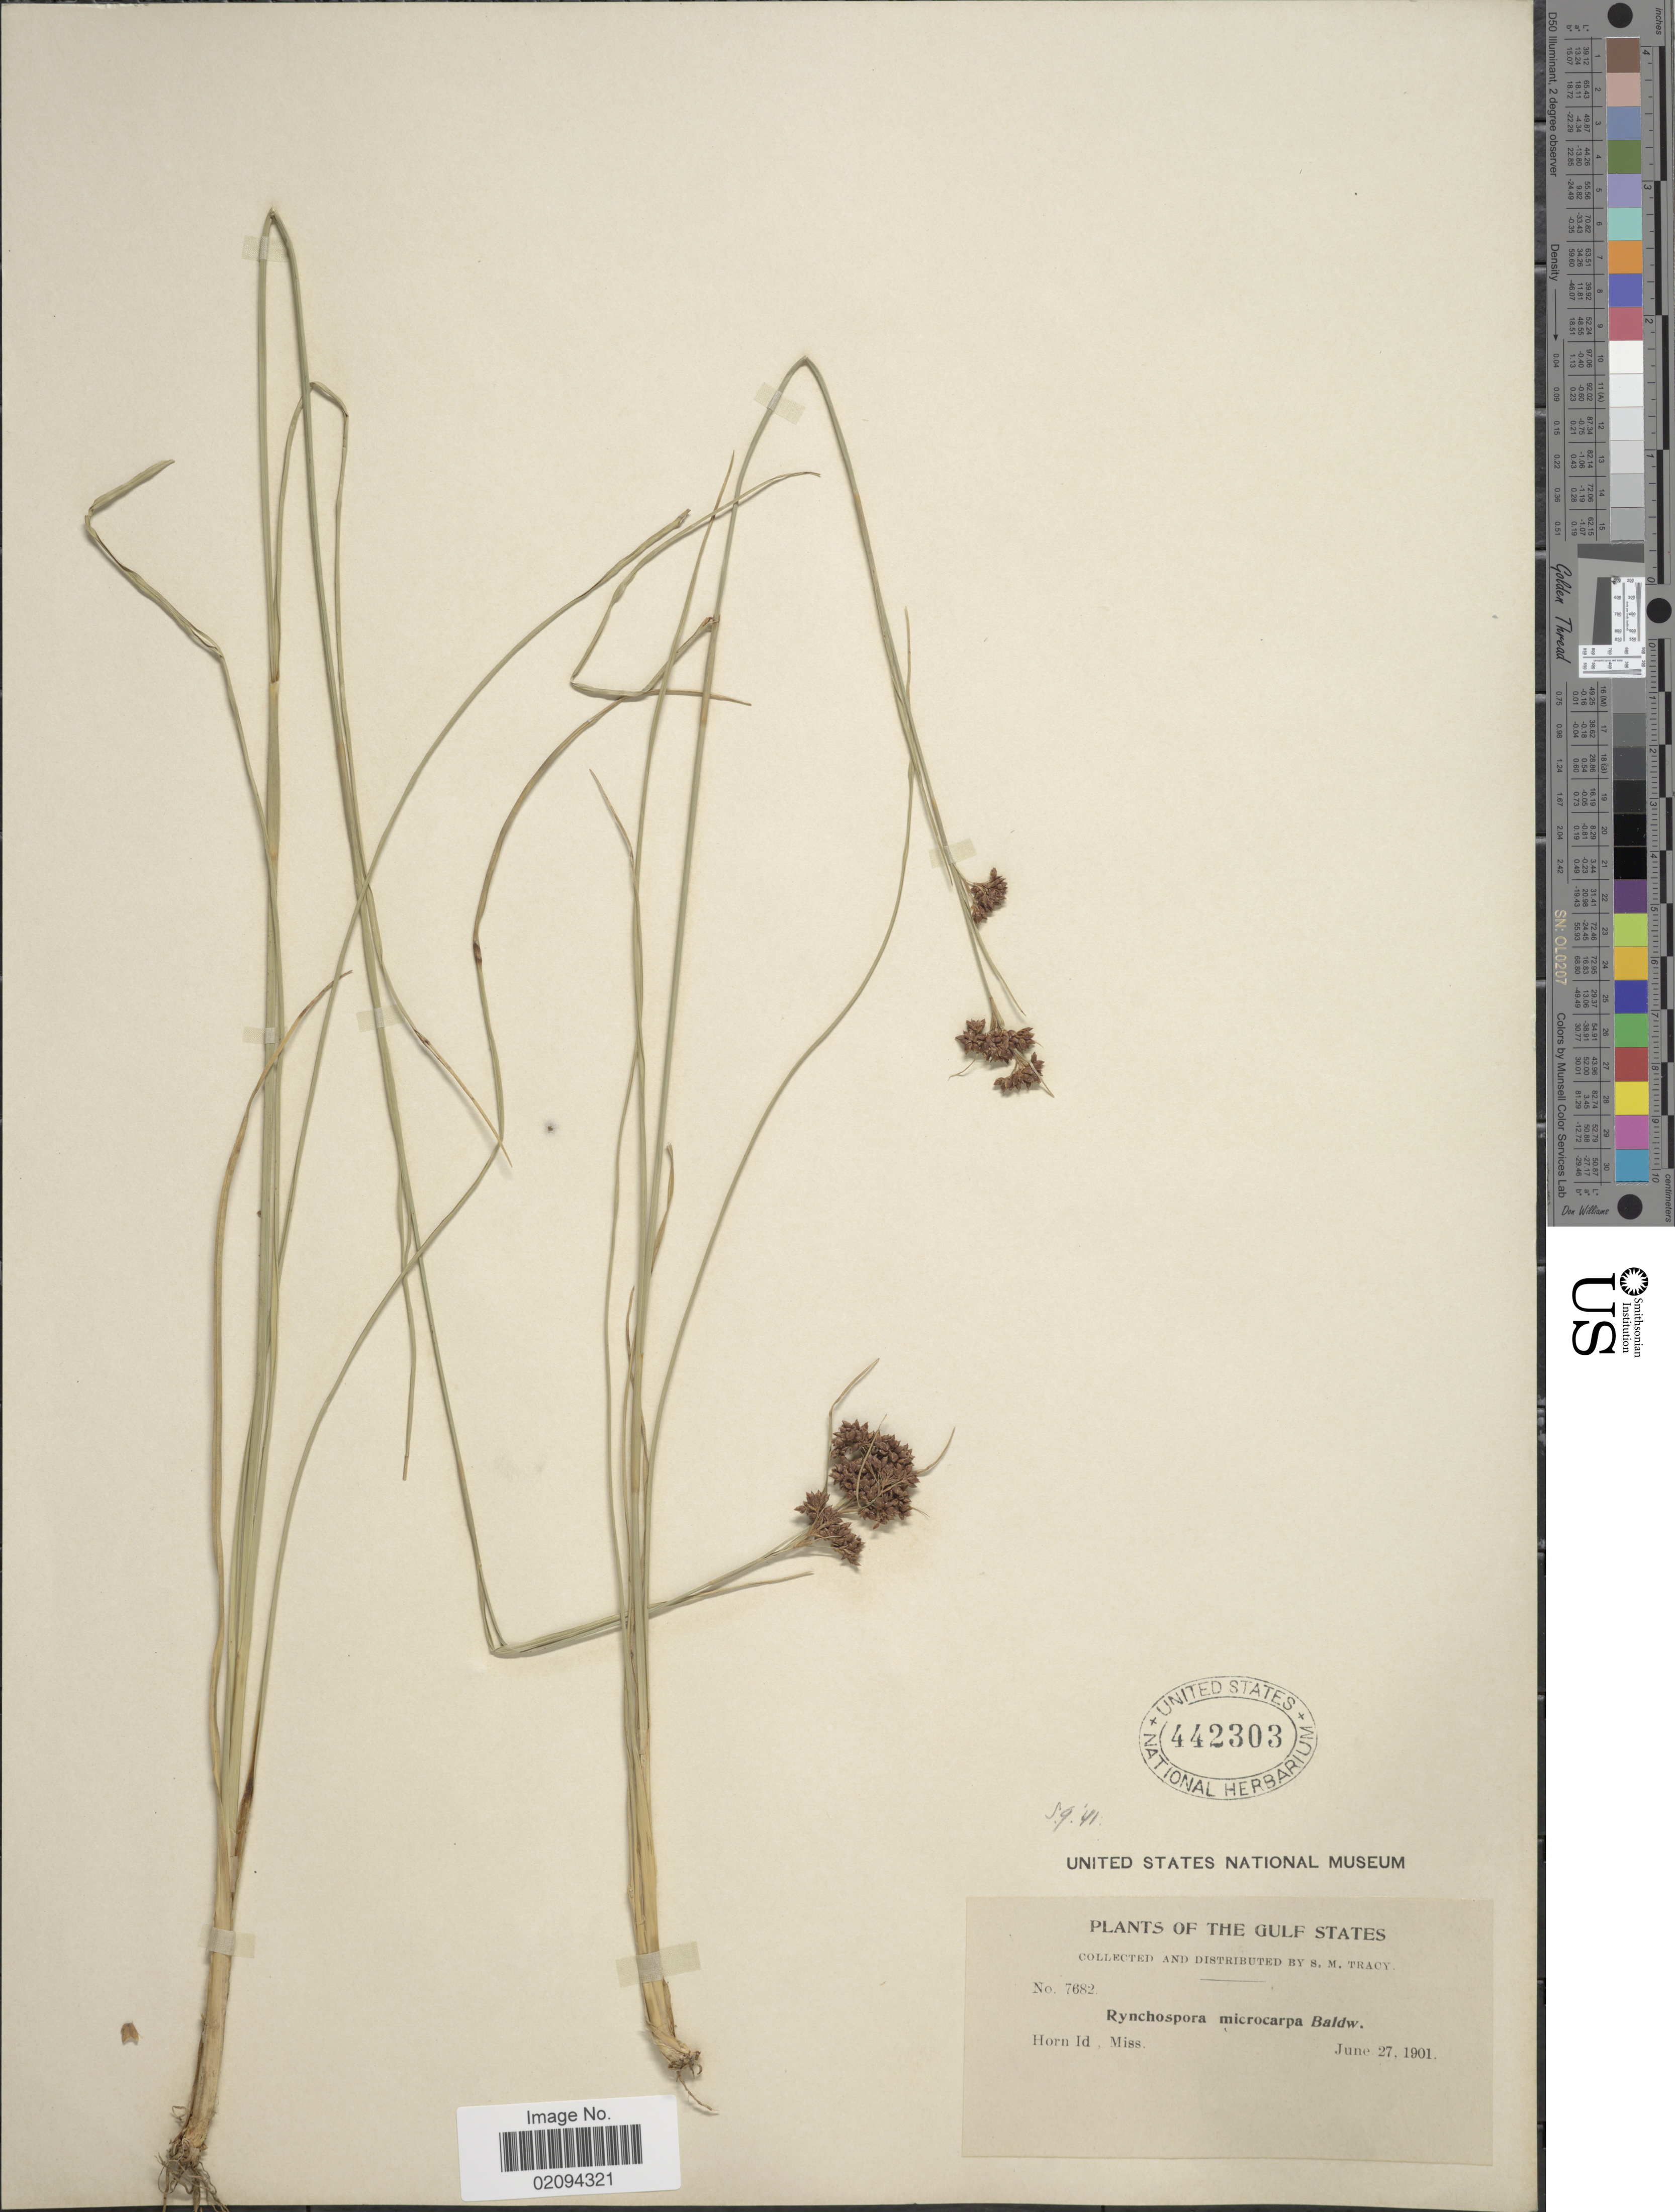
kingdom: Plantae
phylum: Tracheophyta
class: Liliopsida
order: Poales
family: Cyperaceae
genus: Rhynchospora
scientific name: Rhynchospora microcarpa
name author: Baldwin ex A. Gray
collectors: S. M. Tracy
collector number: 7682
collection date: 1901-06-27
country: United States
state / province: Mississippi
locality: Gulf States, Horn Id.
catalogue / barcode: US 442303